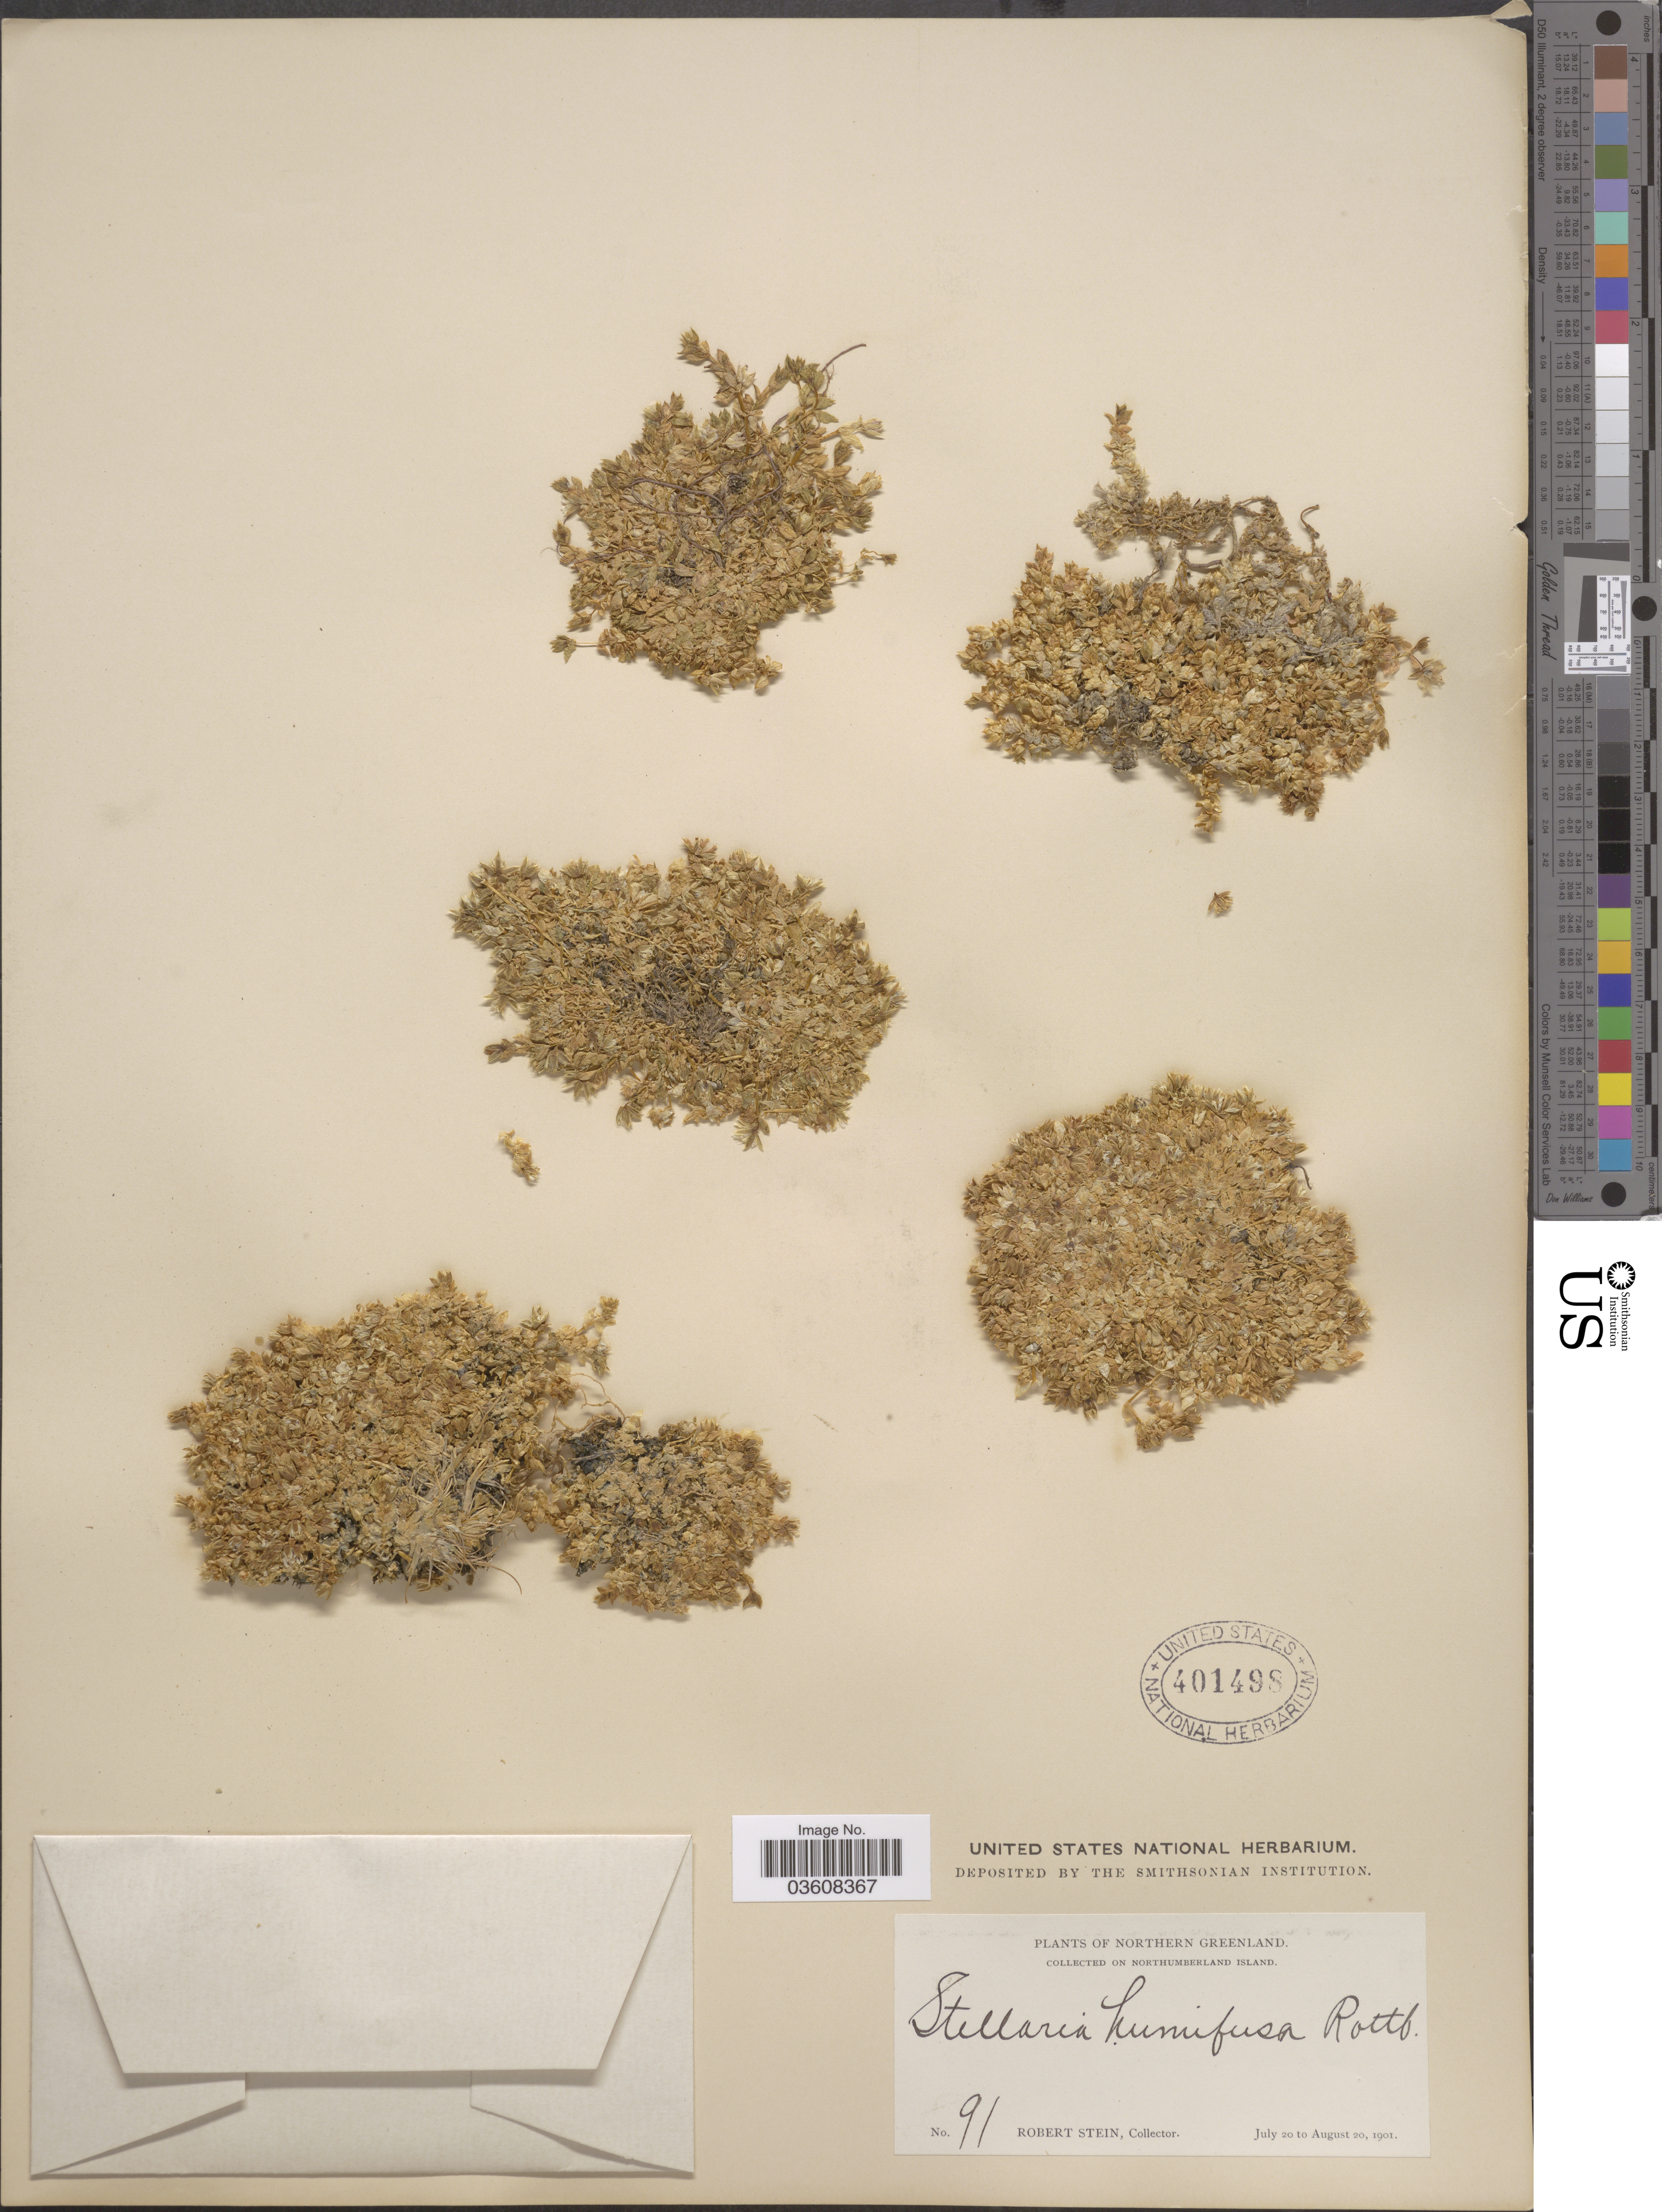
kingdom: Plantae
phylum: Tracheophyta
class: Magnoliopsida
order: Caryophyllales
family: Caryophyllaceae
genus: Stellaria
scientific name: Stellaria humifusa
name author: Rottb.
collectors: R. Stein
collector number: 91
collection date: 1901-07-20/1901-08-20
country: Greenland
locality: Northern Greenland. On Thumberland Island.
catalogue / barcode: US 401498